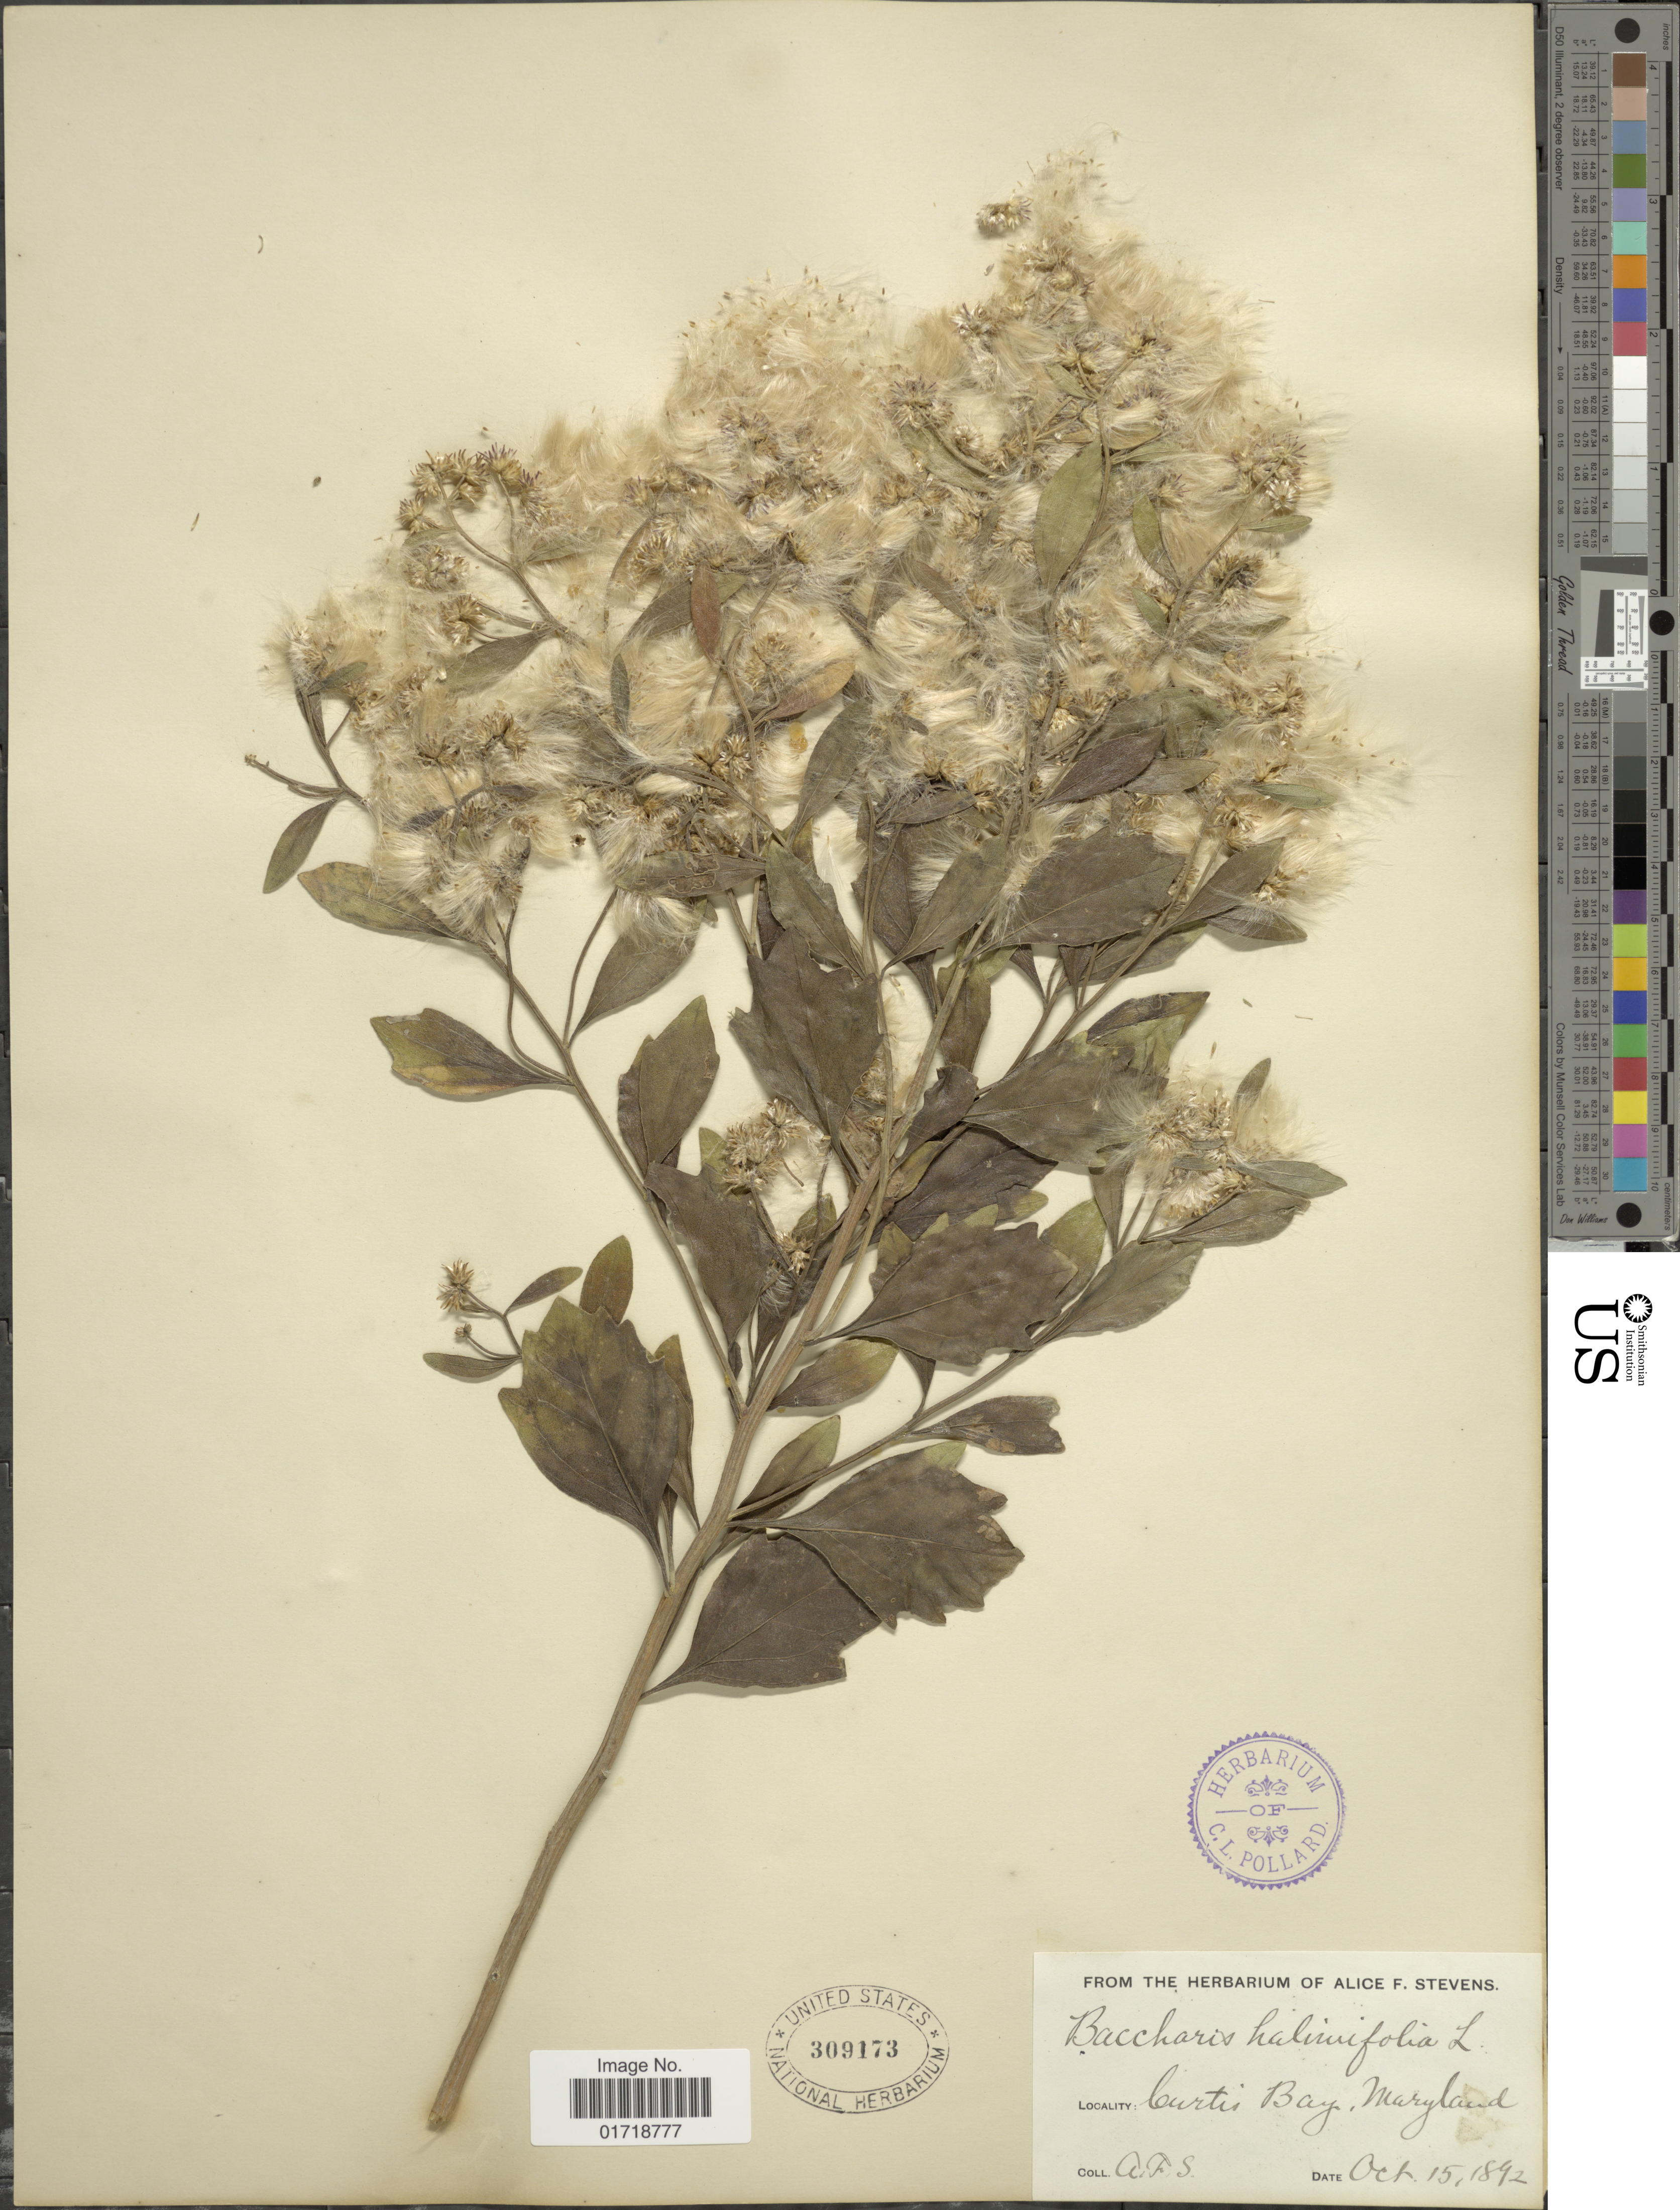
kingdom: Plantae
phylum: Tracheophyta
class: Magnoliopsida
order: Asterales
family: Asteraceae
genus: Baccharis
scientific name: Baccharis halimifolia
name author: L.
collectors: A. Stevens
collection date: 1892-10-15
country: United States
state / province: Maryland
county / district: Baltimore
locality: Curtis bay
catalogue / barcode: US 309173